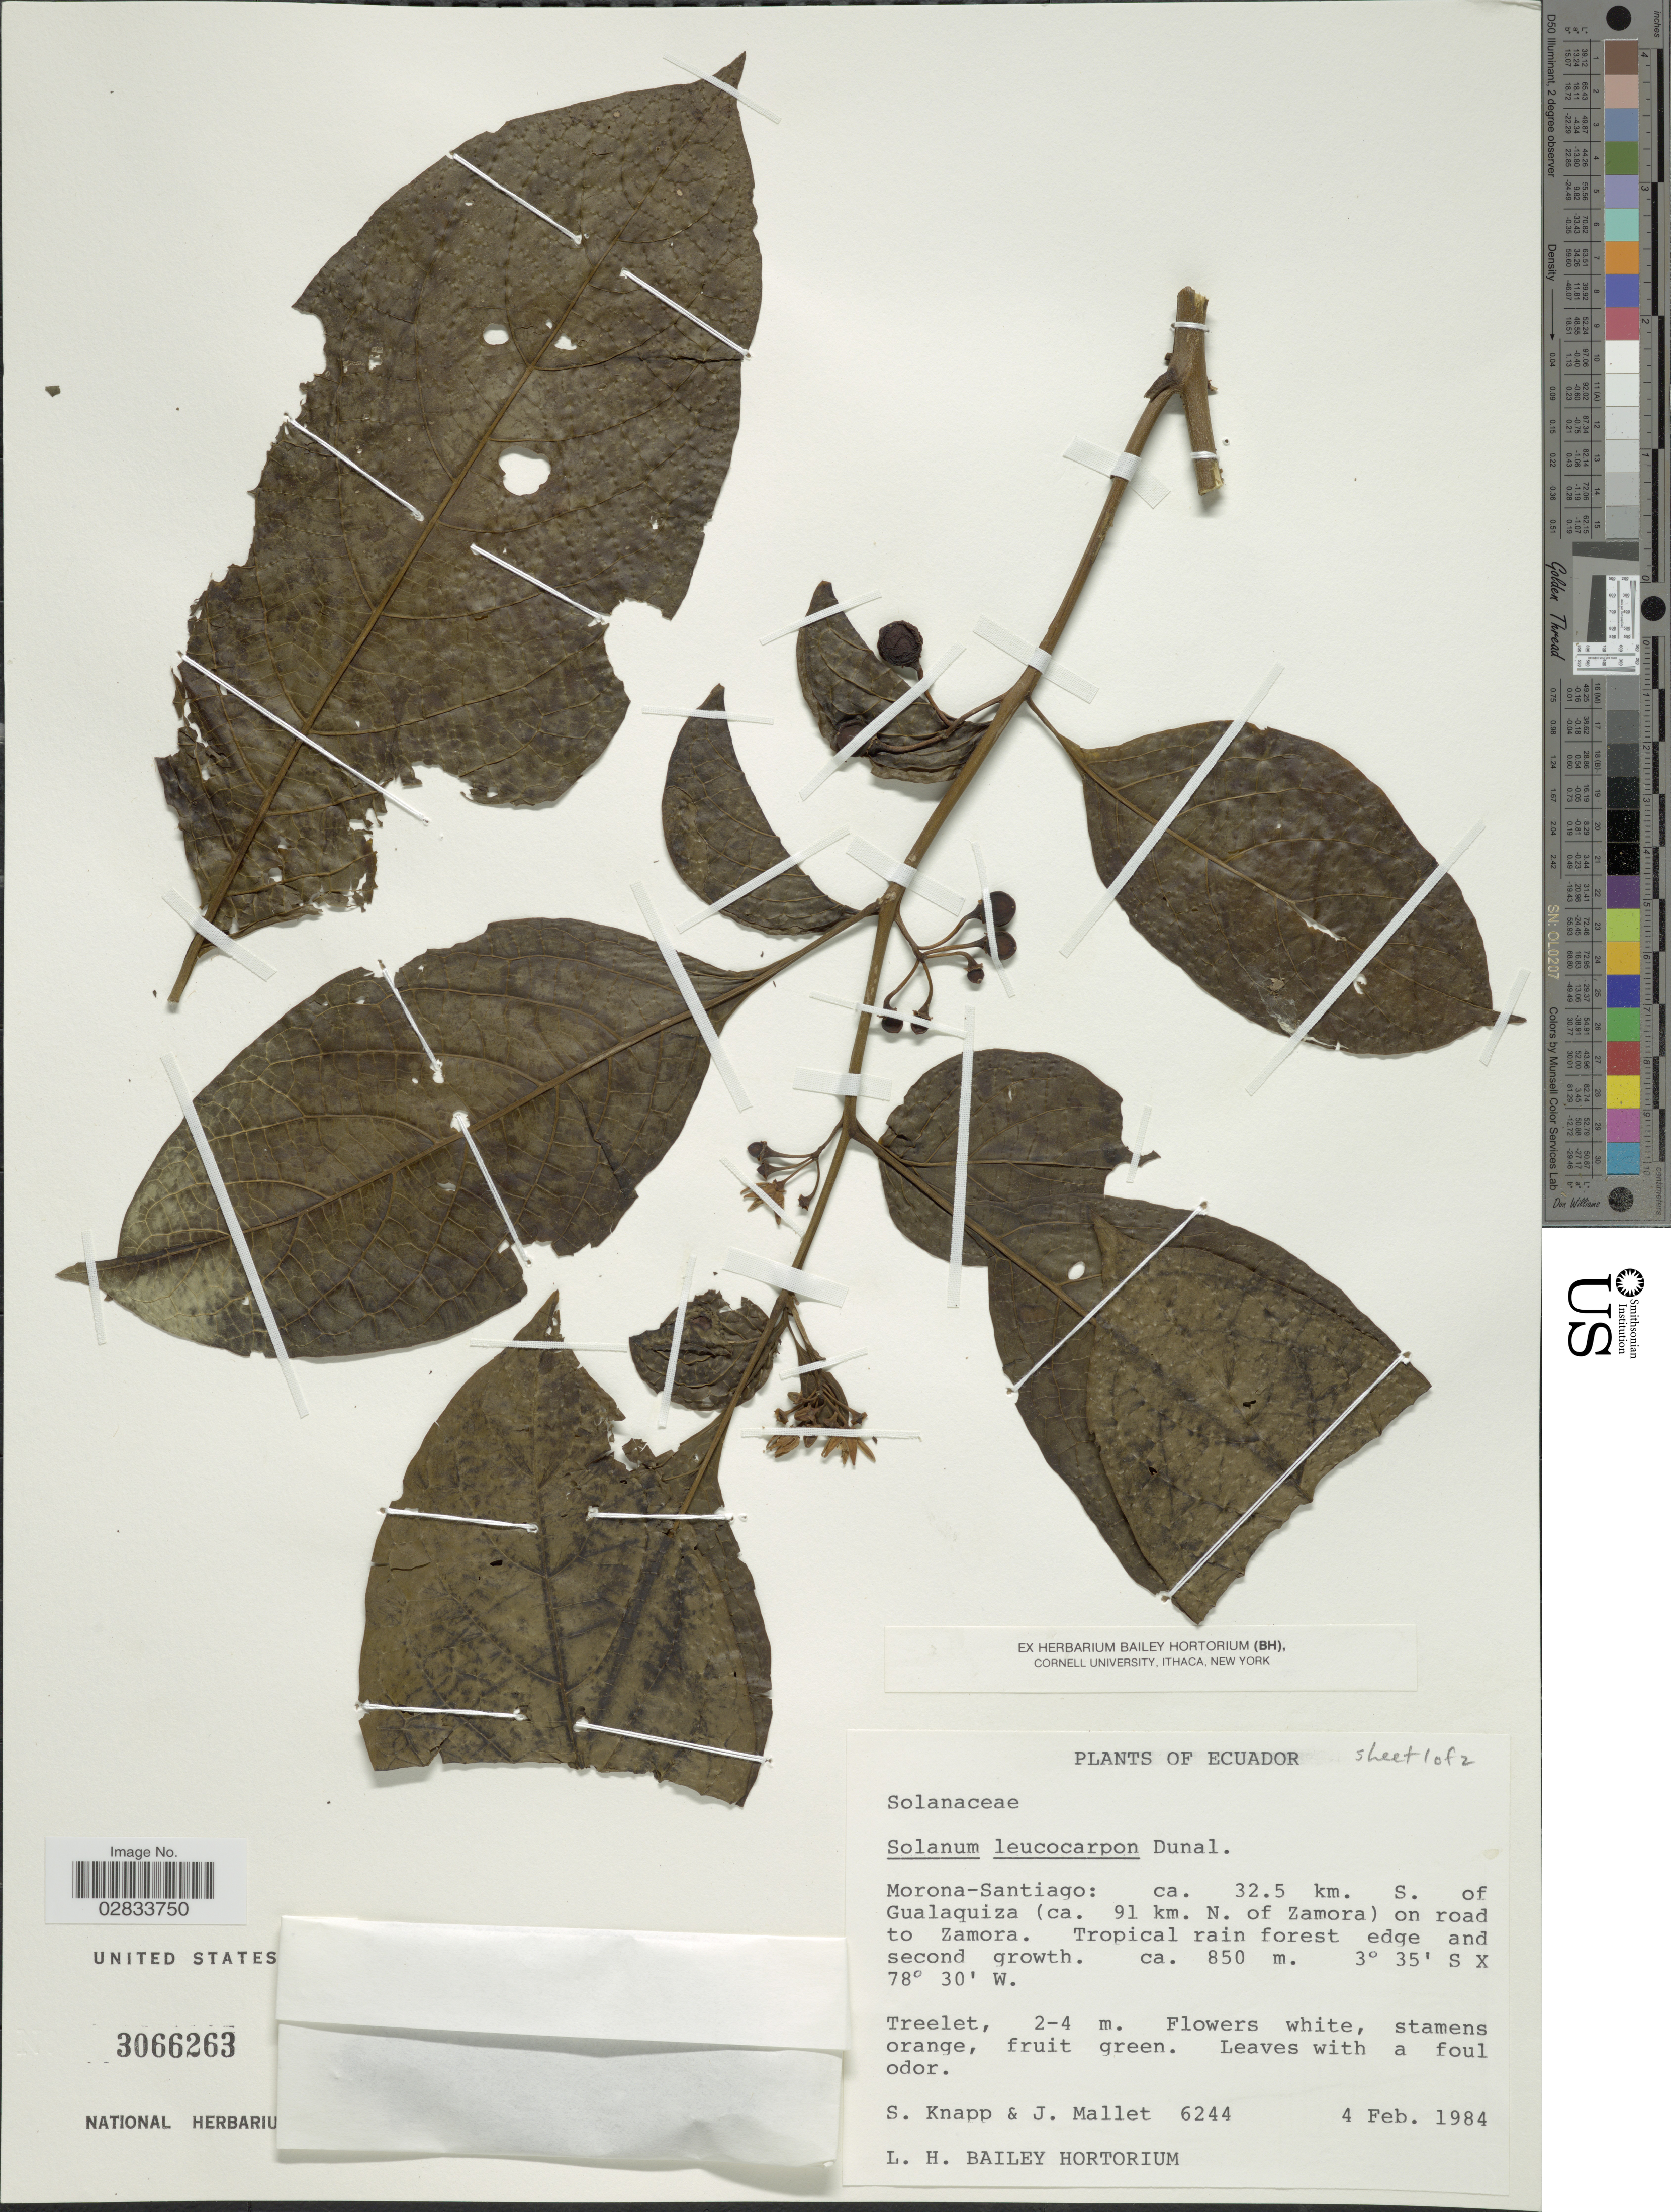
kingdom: Plantae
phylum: Tracheophyta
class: Magnoliopsida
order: Solanales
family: Solanaceae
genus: Solanum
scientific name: Solanum leucocarpon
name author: Dunal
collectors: S. Knapp & J. Mallet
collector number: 6244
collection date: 1984-02-04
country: Ecuador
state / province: Morona-Santiago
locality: Ca. 32.5 km. S. of Gualaquiza (ca. 91 km. N. of Zamora) on road to Zamora.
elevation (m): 850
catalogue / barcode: US 3066263